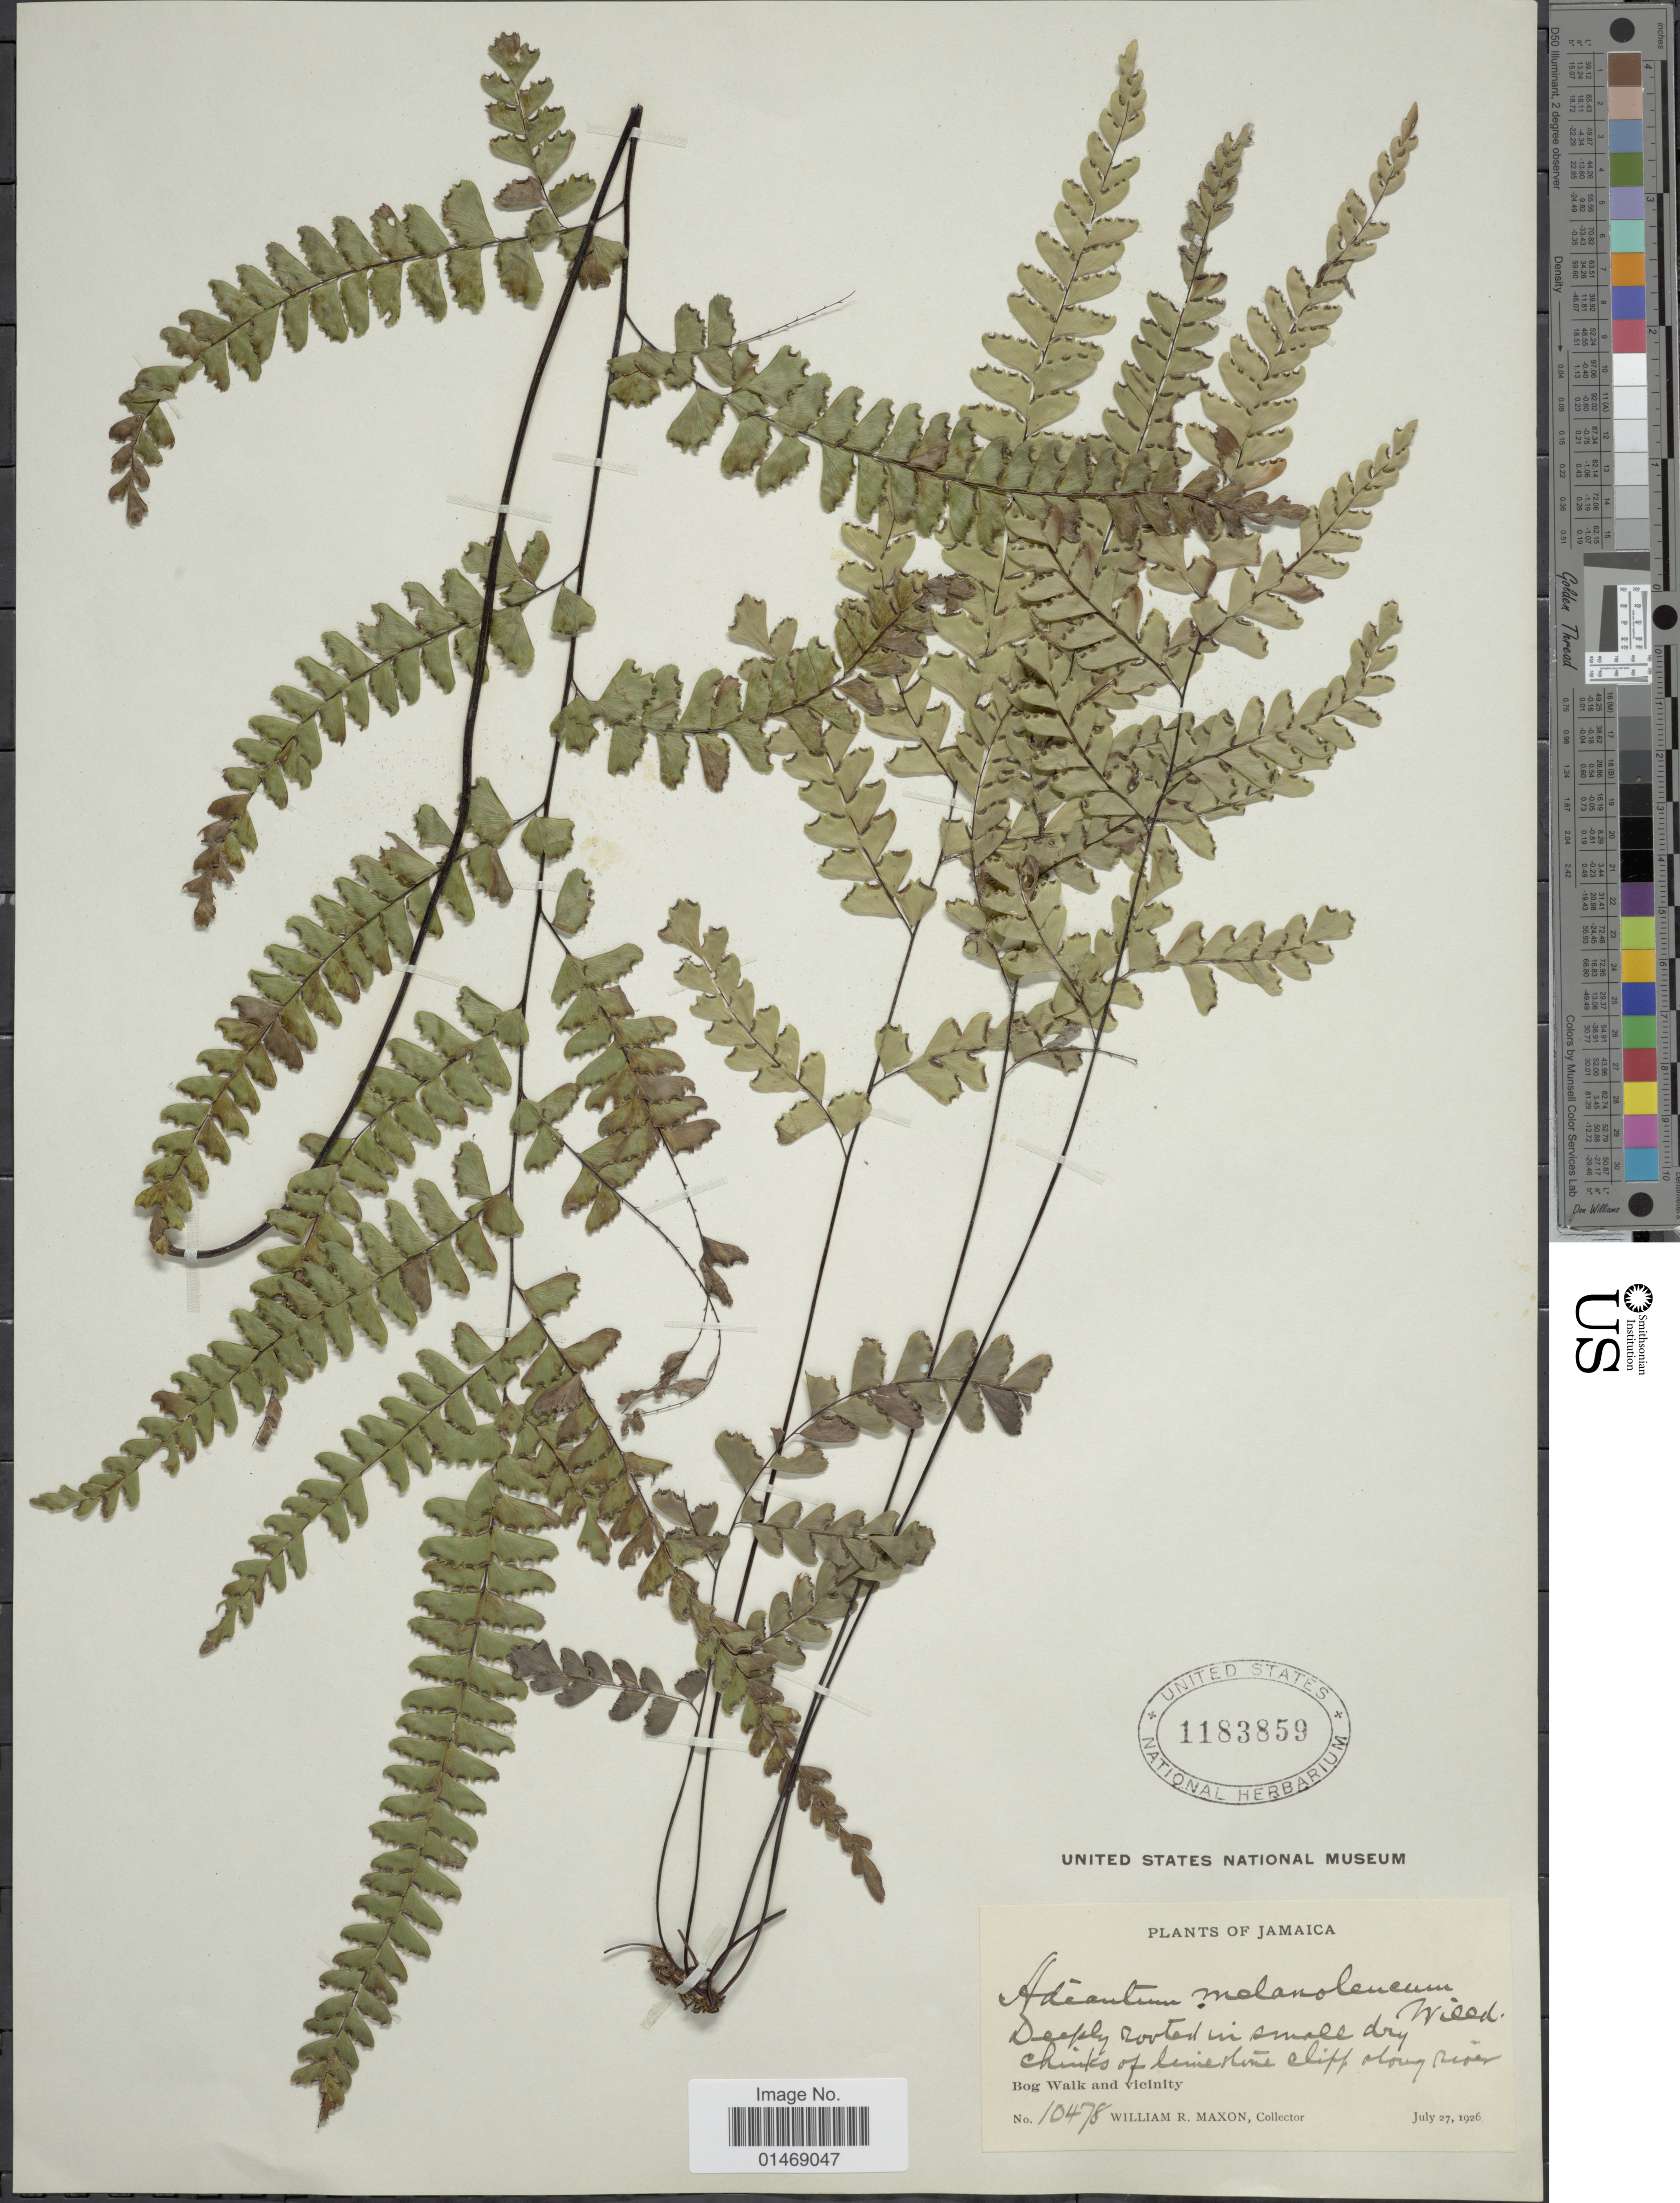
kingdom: Plantae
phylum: Tracheophyta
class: Polypodiopsida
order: Polypodiales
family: Pteridaceae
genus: Adiantum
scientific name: Adiantum melanoleucum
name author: Willd.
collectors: W. R. Maxon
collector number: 10478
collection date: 1926-06-27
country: Jamaica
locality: Cliff along river, Bog Walk and vicinity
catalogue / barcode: US 1183859